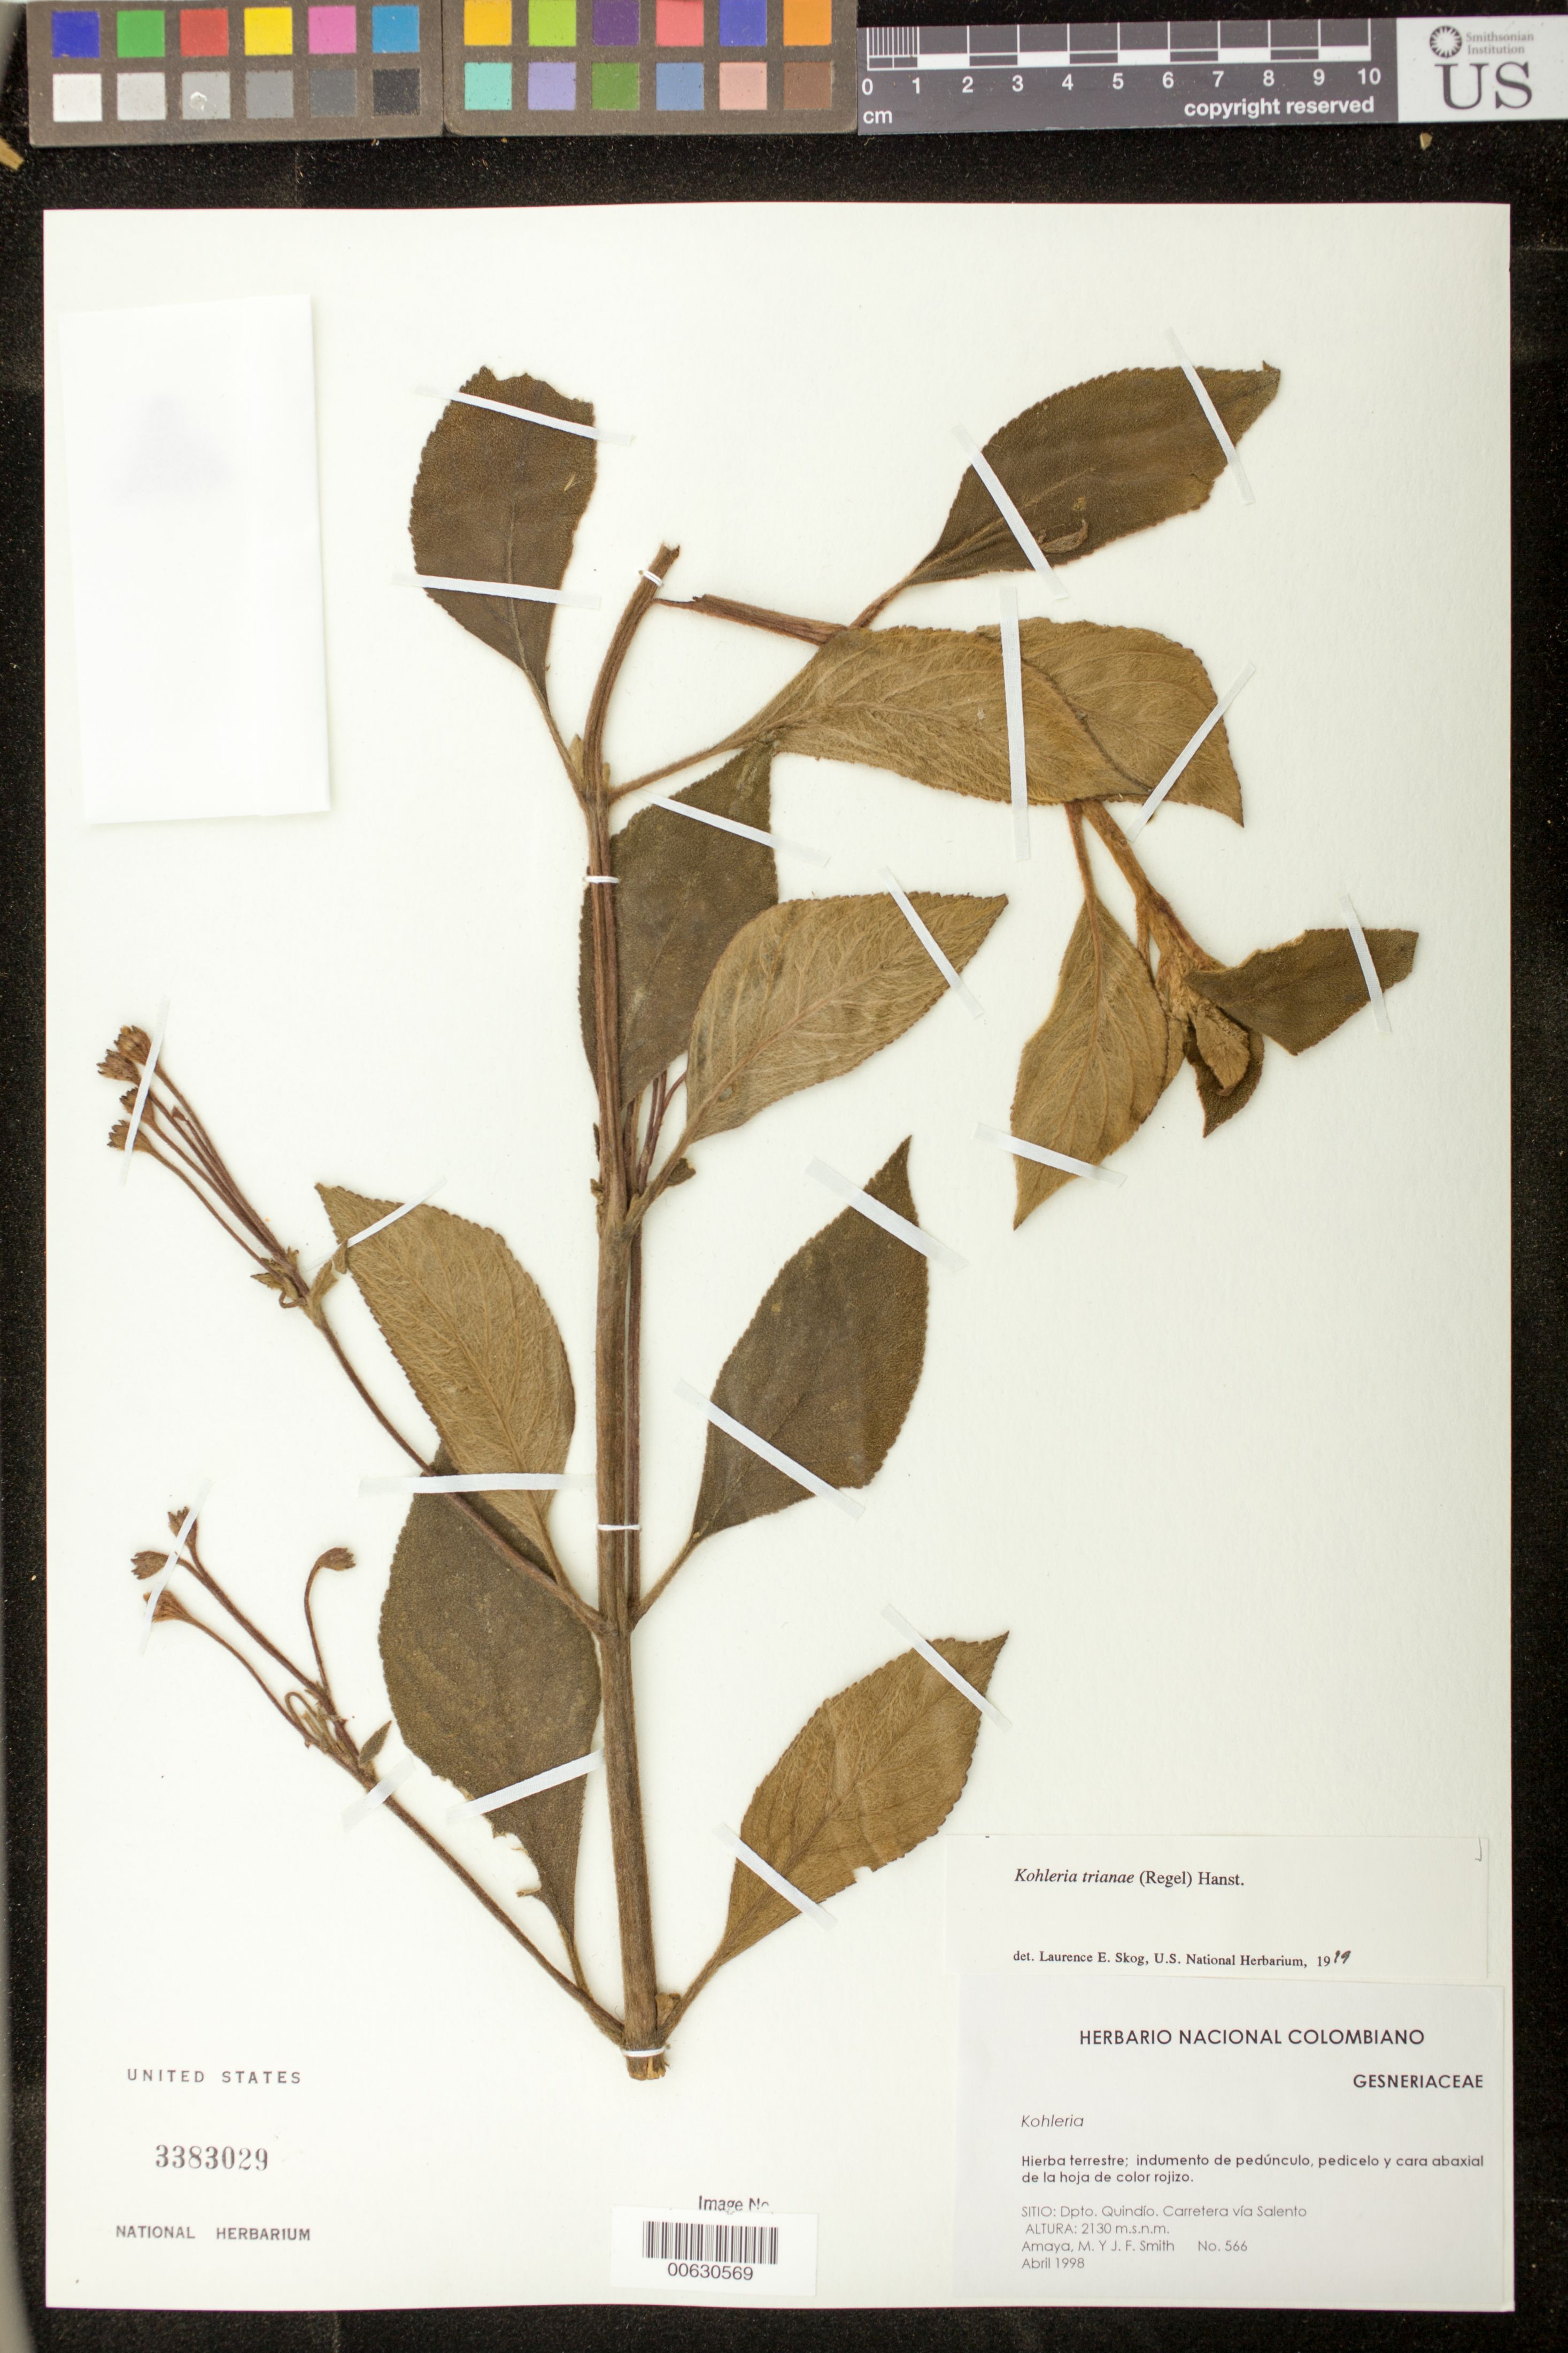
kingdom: Plantae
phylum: Tracheophyta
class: Magnoliopsida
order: Lamiales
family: Gesneriaceae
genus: Kohleria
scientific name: Kohleria spicata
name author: (Kunth) Oerst.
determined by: Skog, Laurence E.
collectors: M. Amaya & J. F. Smith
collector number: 566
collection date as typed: Apr 1998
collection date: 1998-04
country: Colombia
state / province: Quindío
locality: Carretera vía Salento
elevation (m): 2130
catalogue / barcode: US 3383029